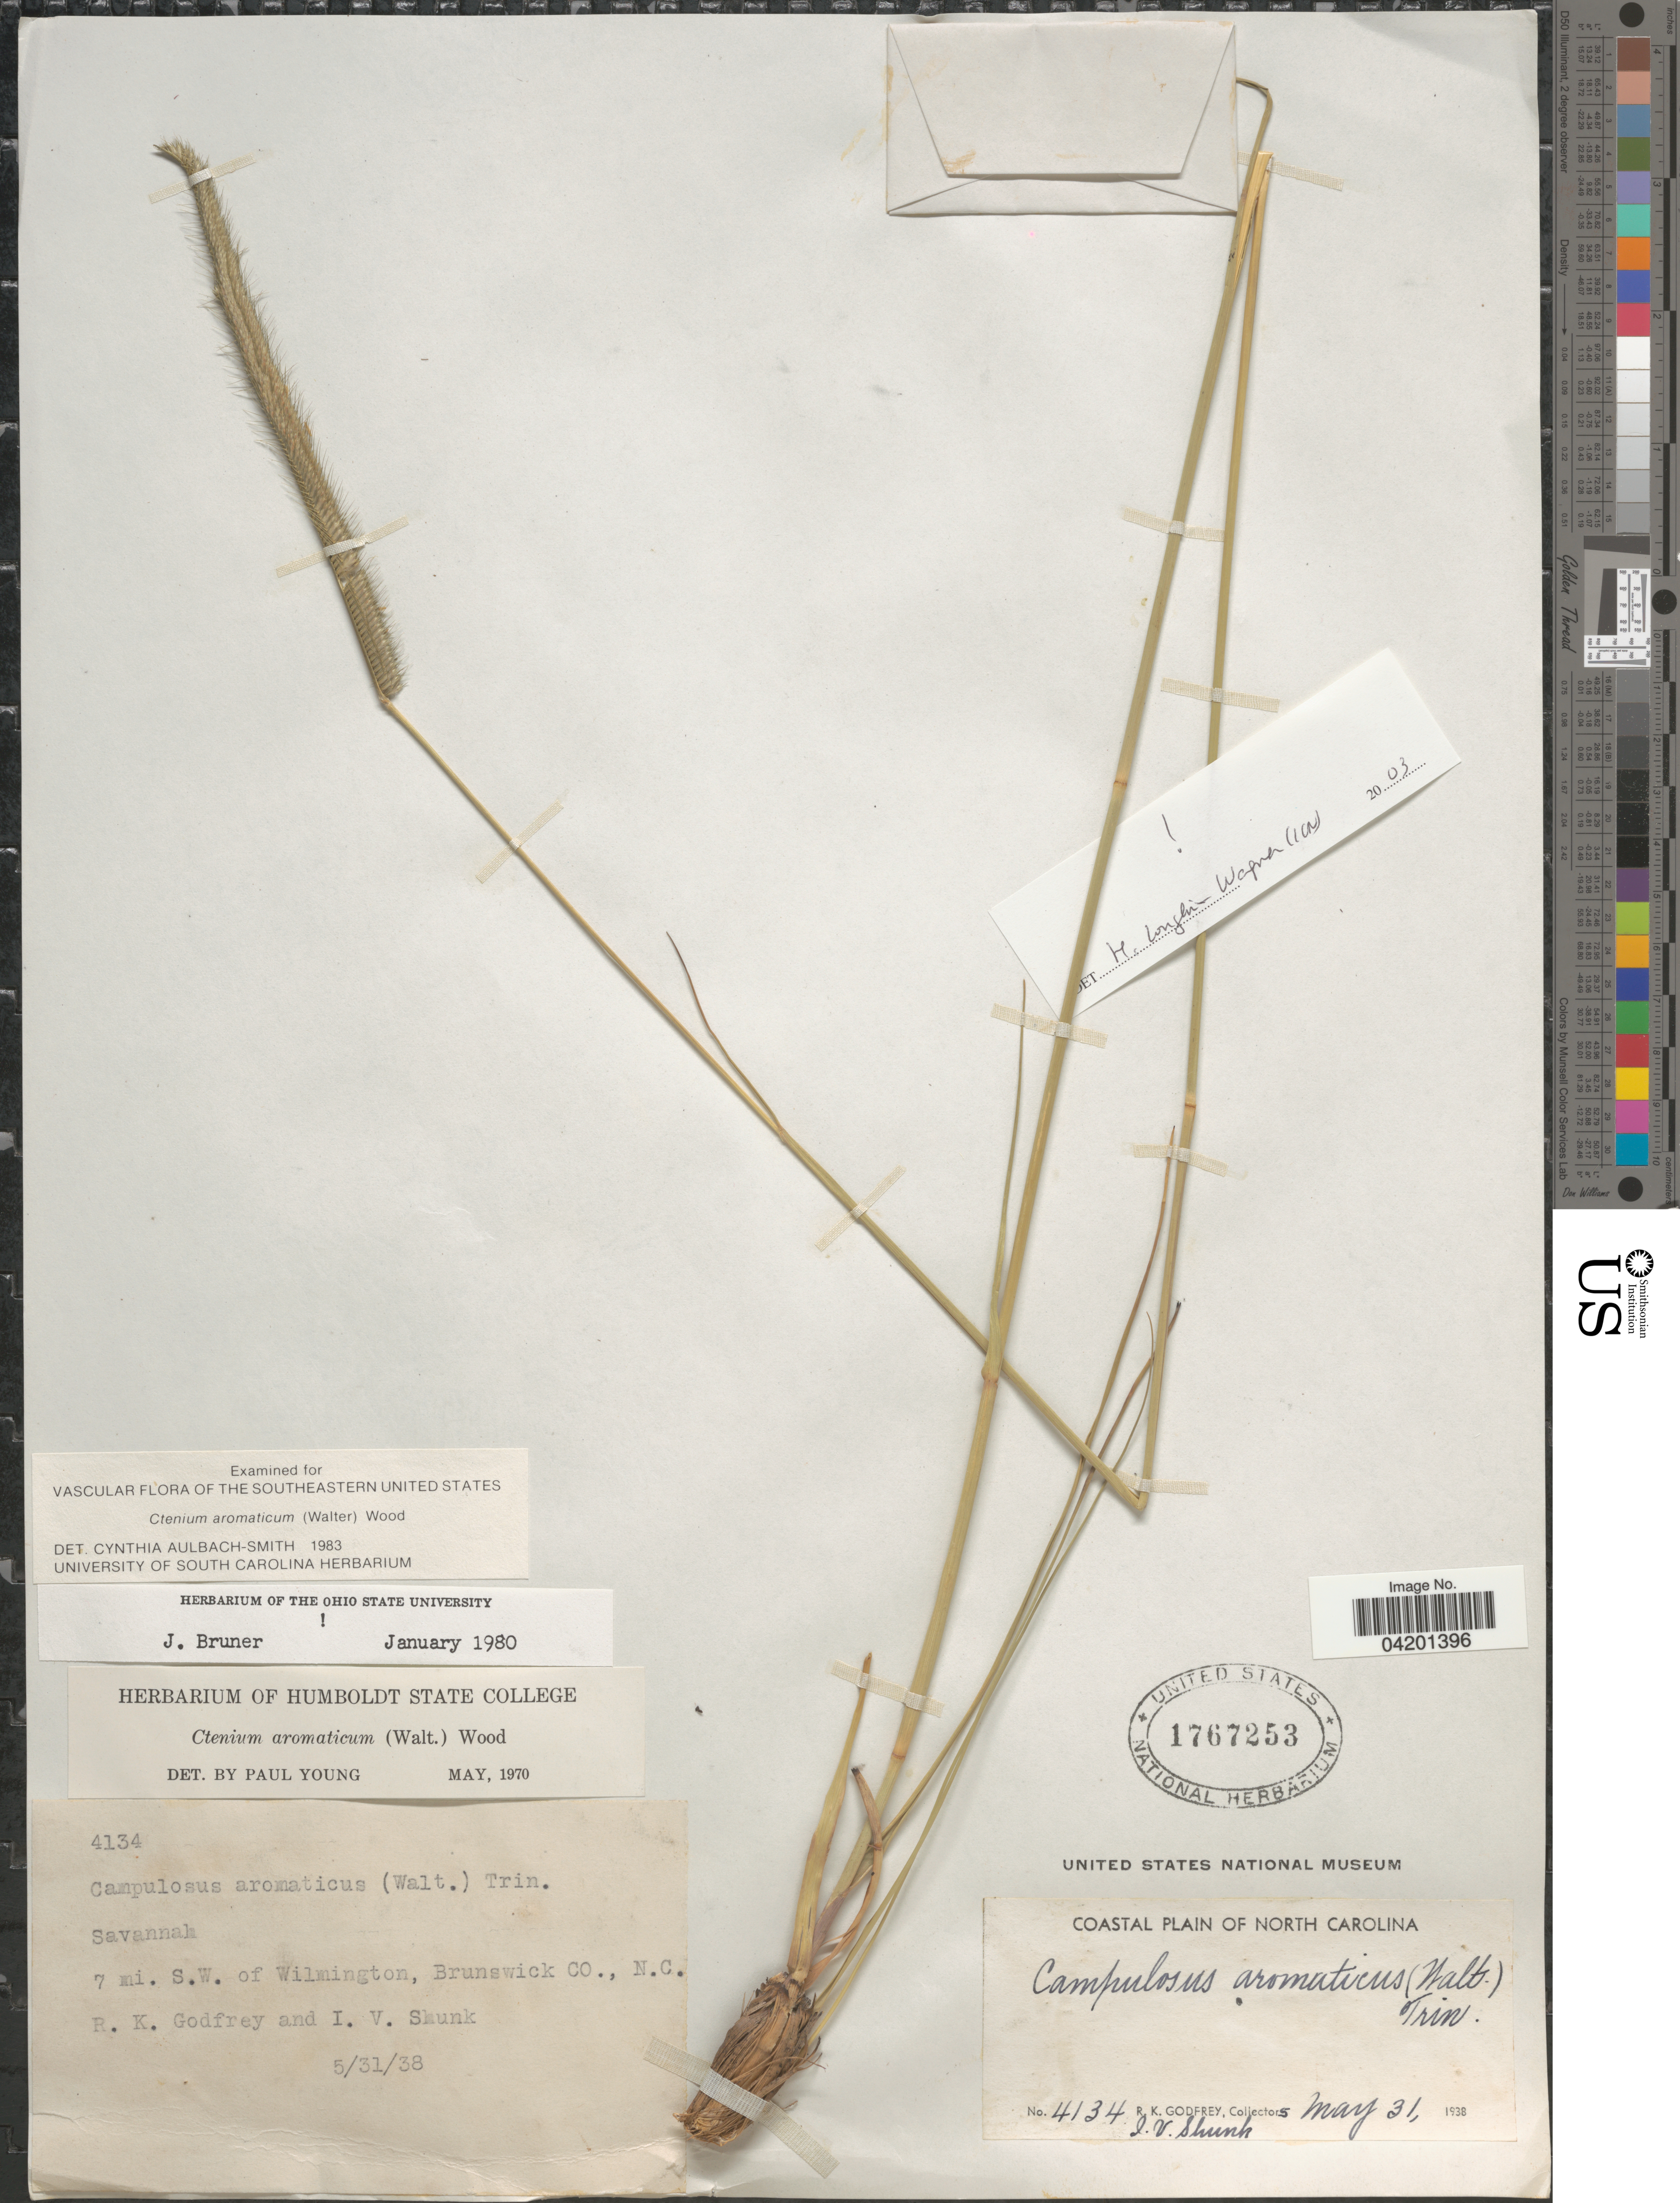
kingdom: Plantae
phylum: Tracheophyta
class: Liliopsida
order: Poales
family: Poaceae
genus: Ctenium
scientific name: Ctenium aromaticum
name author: (Walter) Alph. Wood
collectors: R. K. Godfrey & I. Shunk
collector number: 4134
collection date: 1938-05-31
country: United States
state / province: North Carolina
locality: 7 mi. S.W. of Wilmington, Brunswick Co. Coastal Plain of North Carolina.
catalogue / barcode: US 1767253